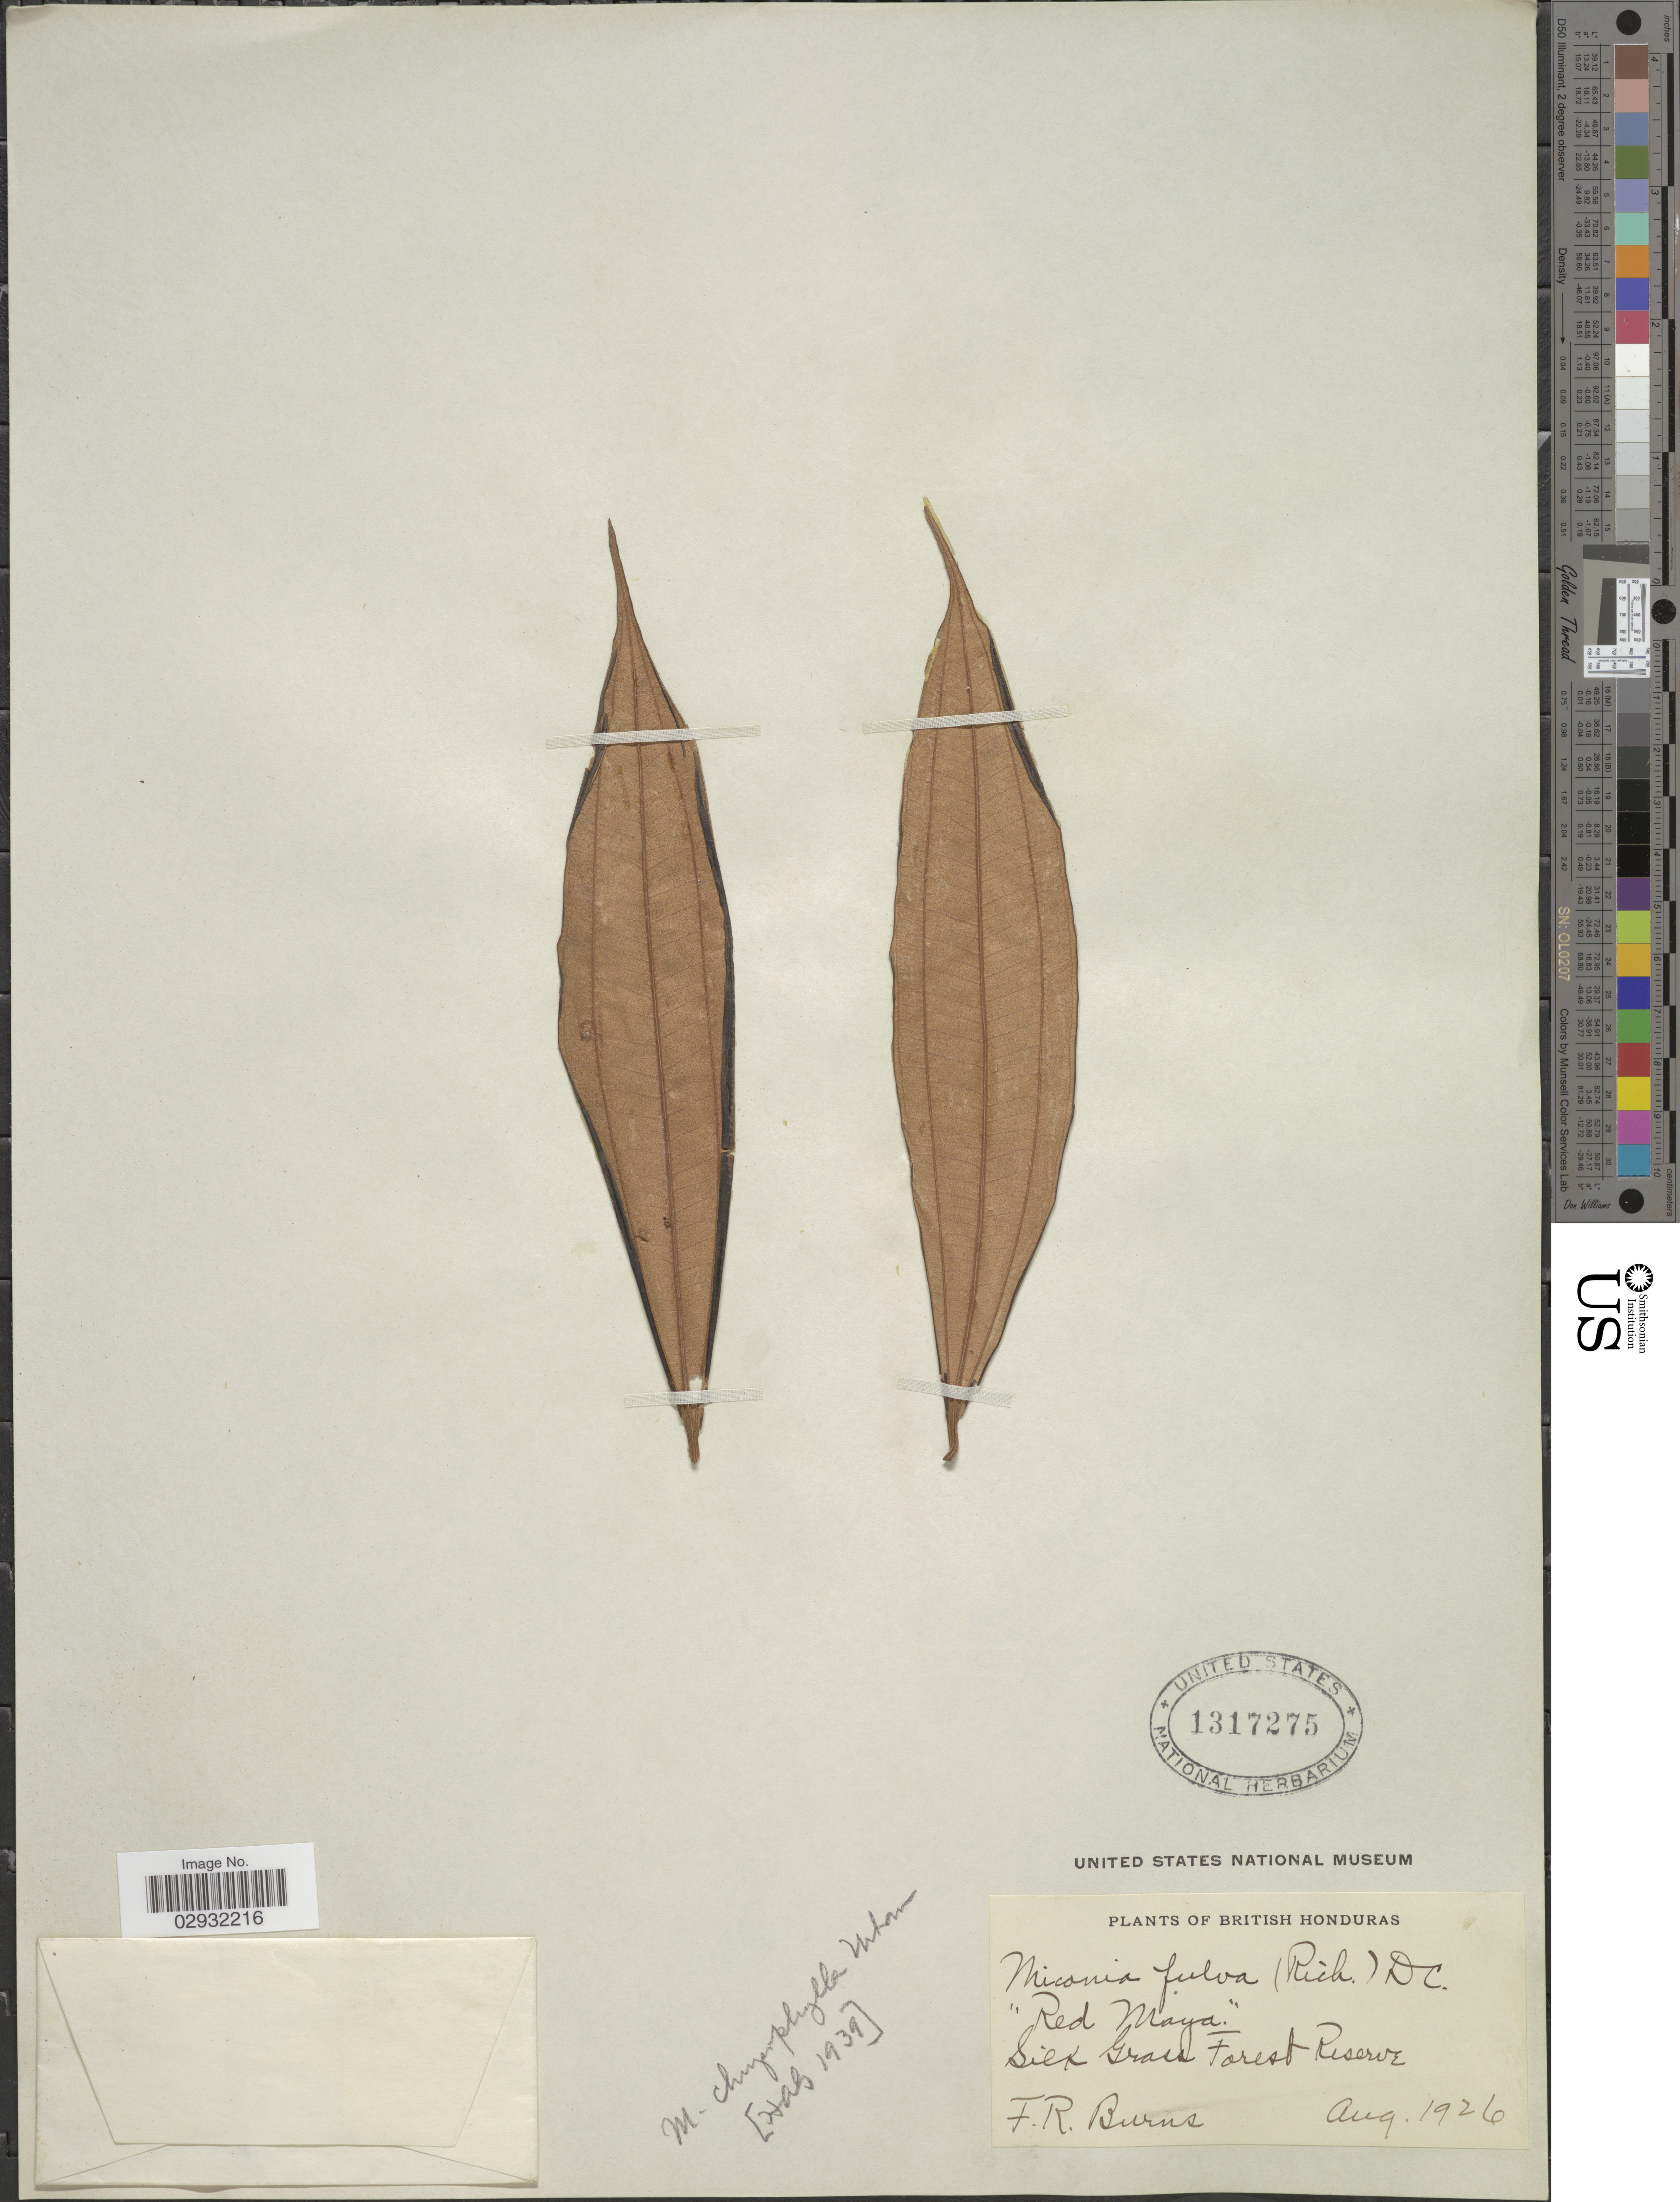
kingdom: Plantae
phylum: Tracheophyta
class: Magnoliopsida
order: Myrtales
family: Melastomataceae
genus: Miconia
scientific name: Miconia chrysophylla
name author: (Rich.) Urb.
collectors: F. Burns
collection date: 1926-08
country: Belize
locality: Silk Grass Forest Reserve.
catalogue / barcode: US 1317275